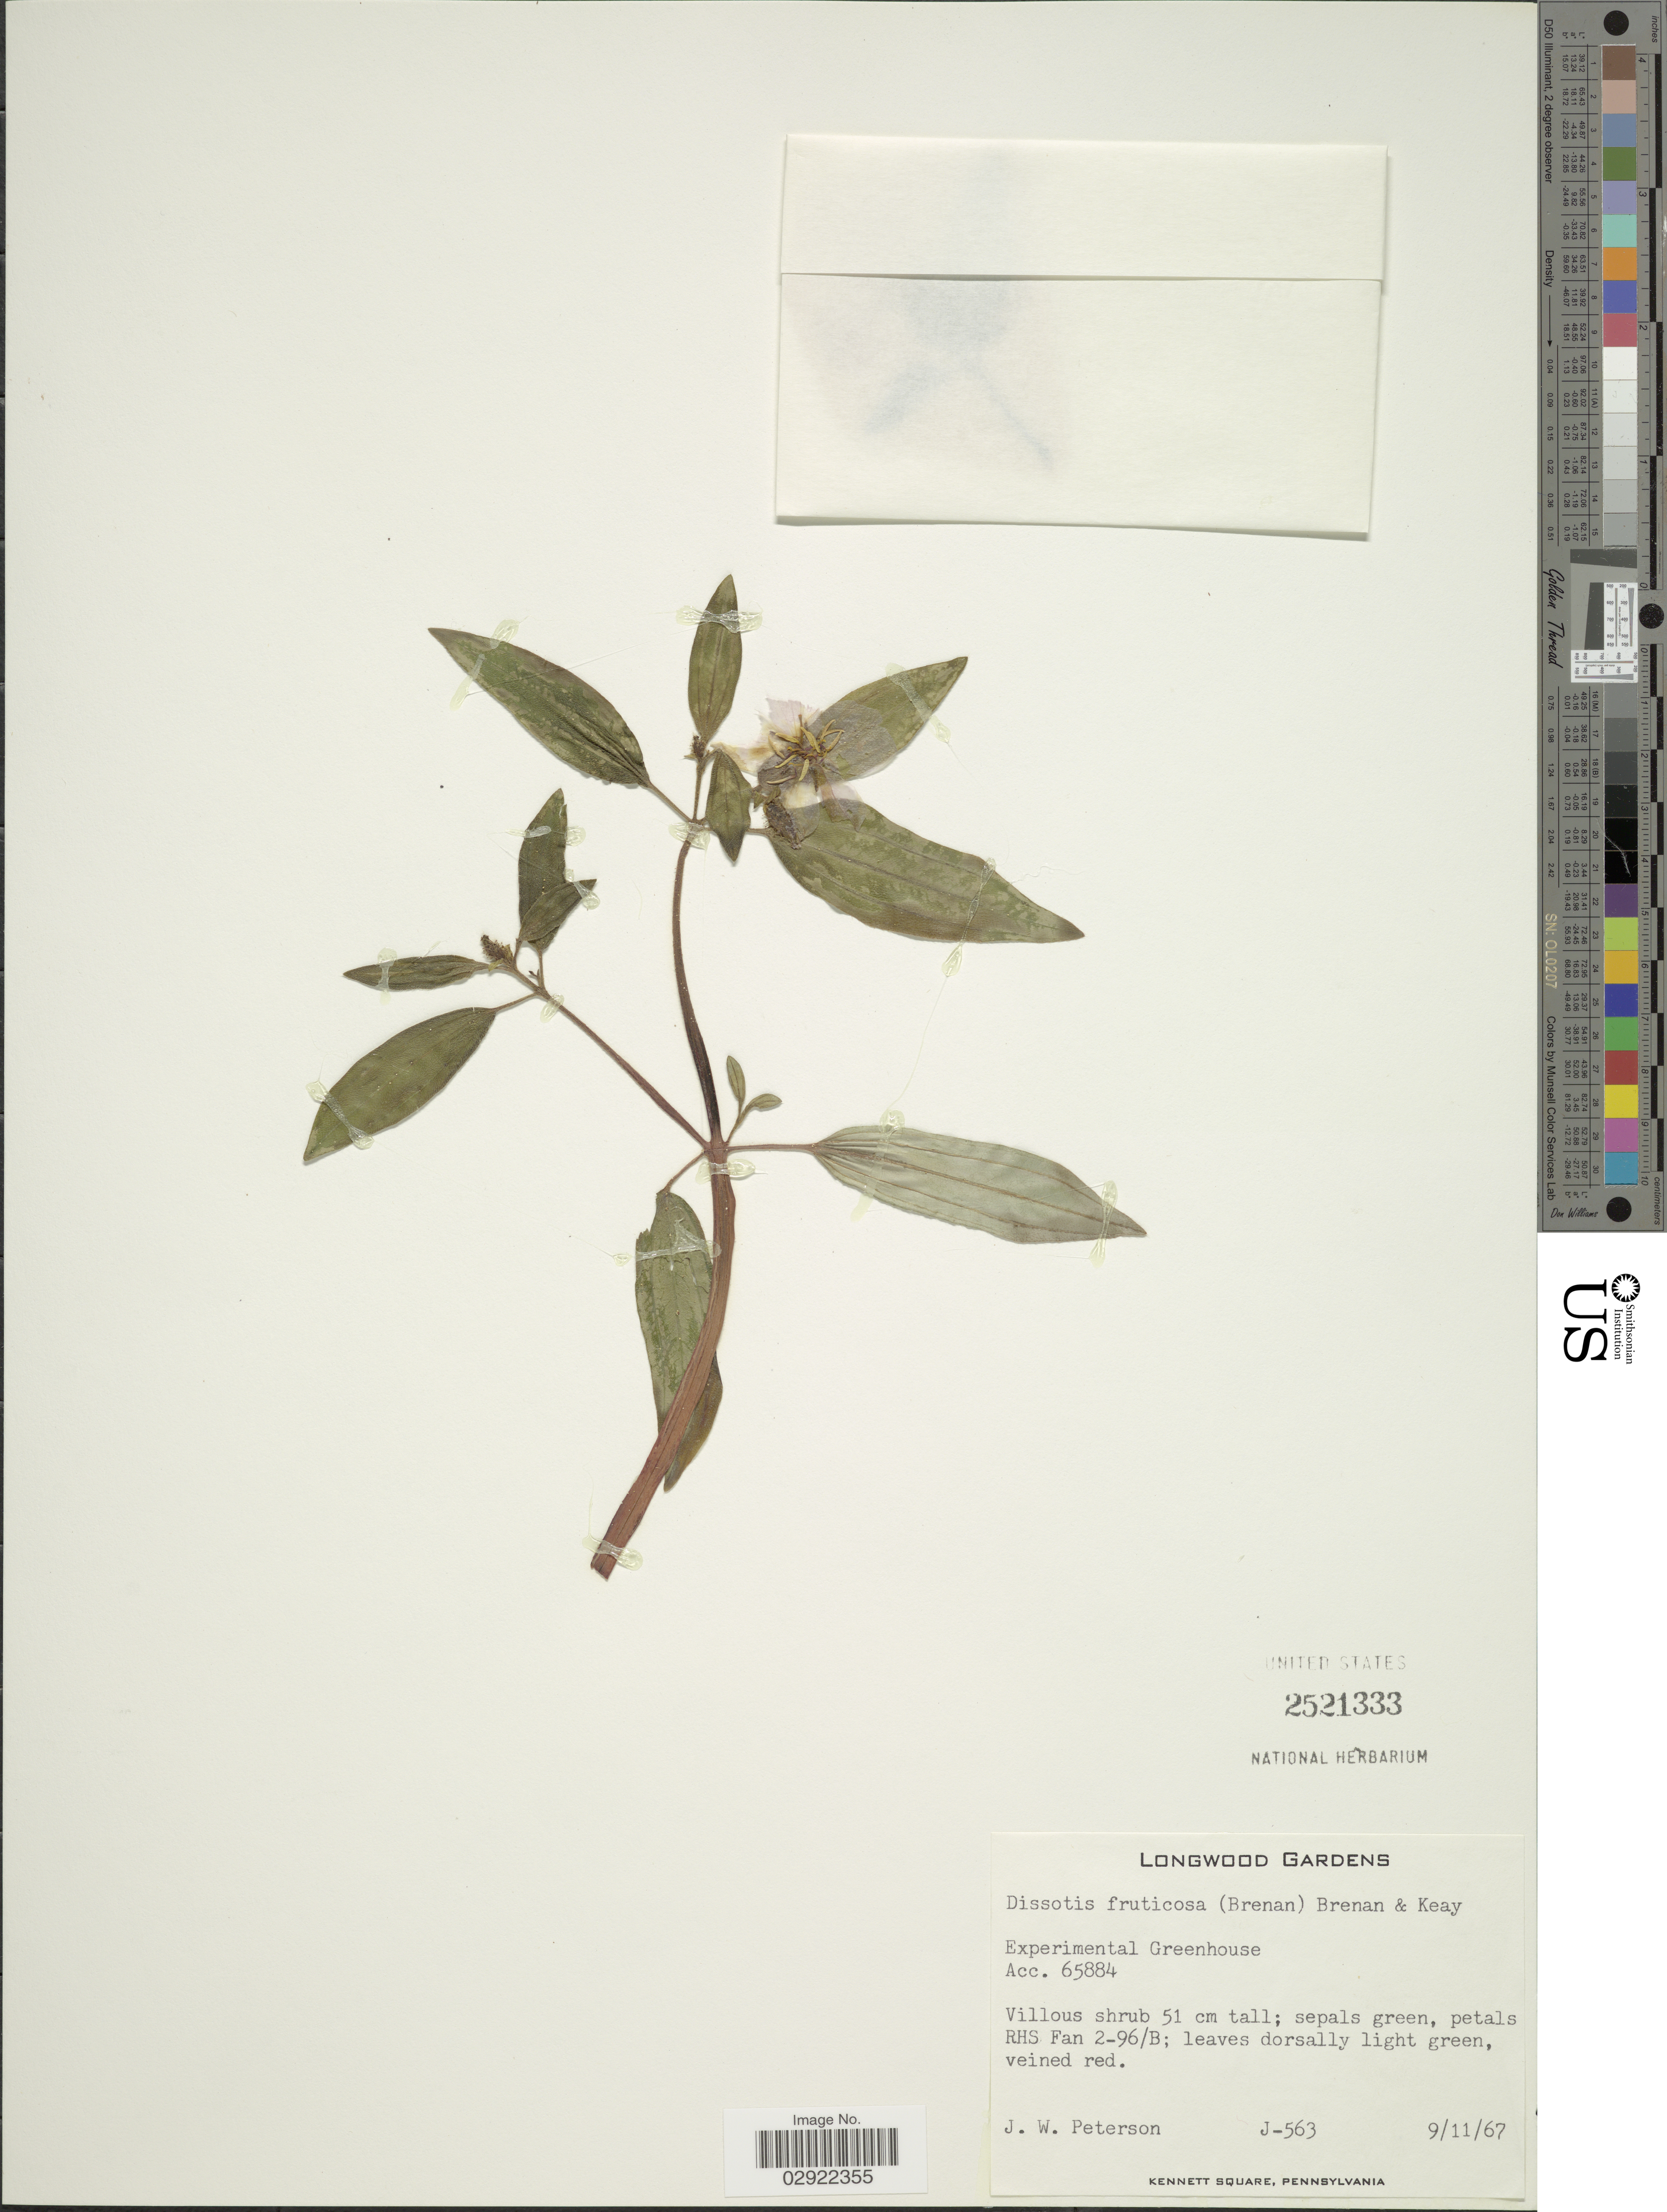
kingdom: Plantae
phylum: Tracheophyta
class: Magnoliopsida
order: Myrtales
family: Melastomataceae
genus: Heterotis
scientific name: Heterotis fruticosa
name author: (Brenan) Ver.-Lib. & G. Kadereit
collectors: J.W. Peterson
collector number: J-563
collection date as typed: Transcribed d/m/y: 11/9/67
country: United States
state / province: Pennsylvania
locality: Longwood Gardens. Experimental Greenhouse.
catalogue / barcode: US 2521333